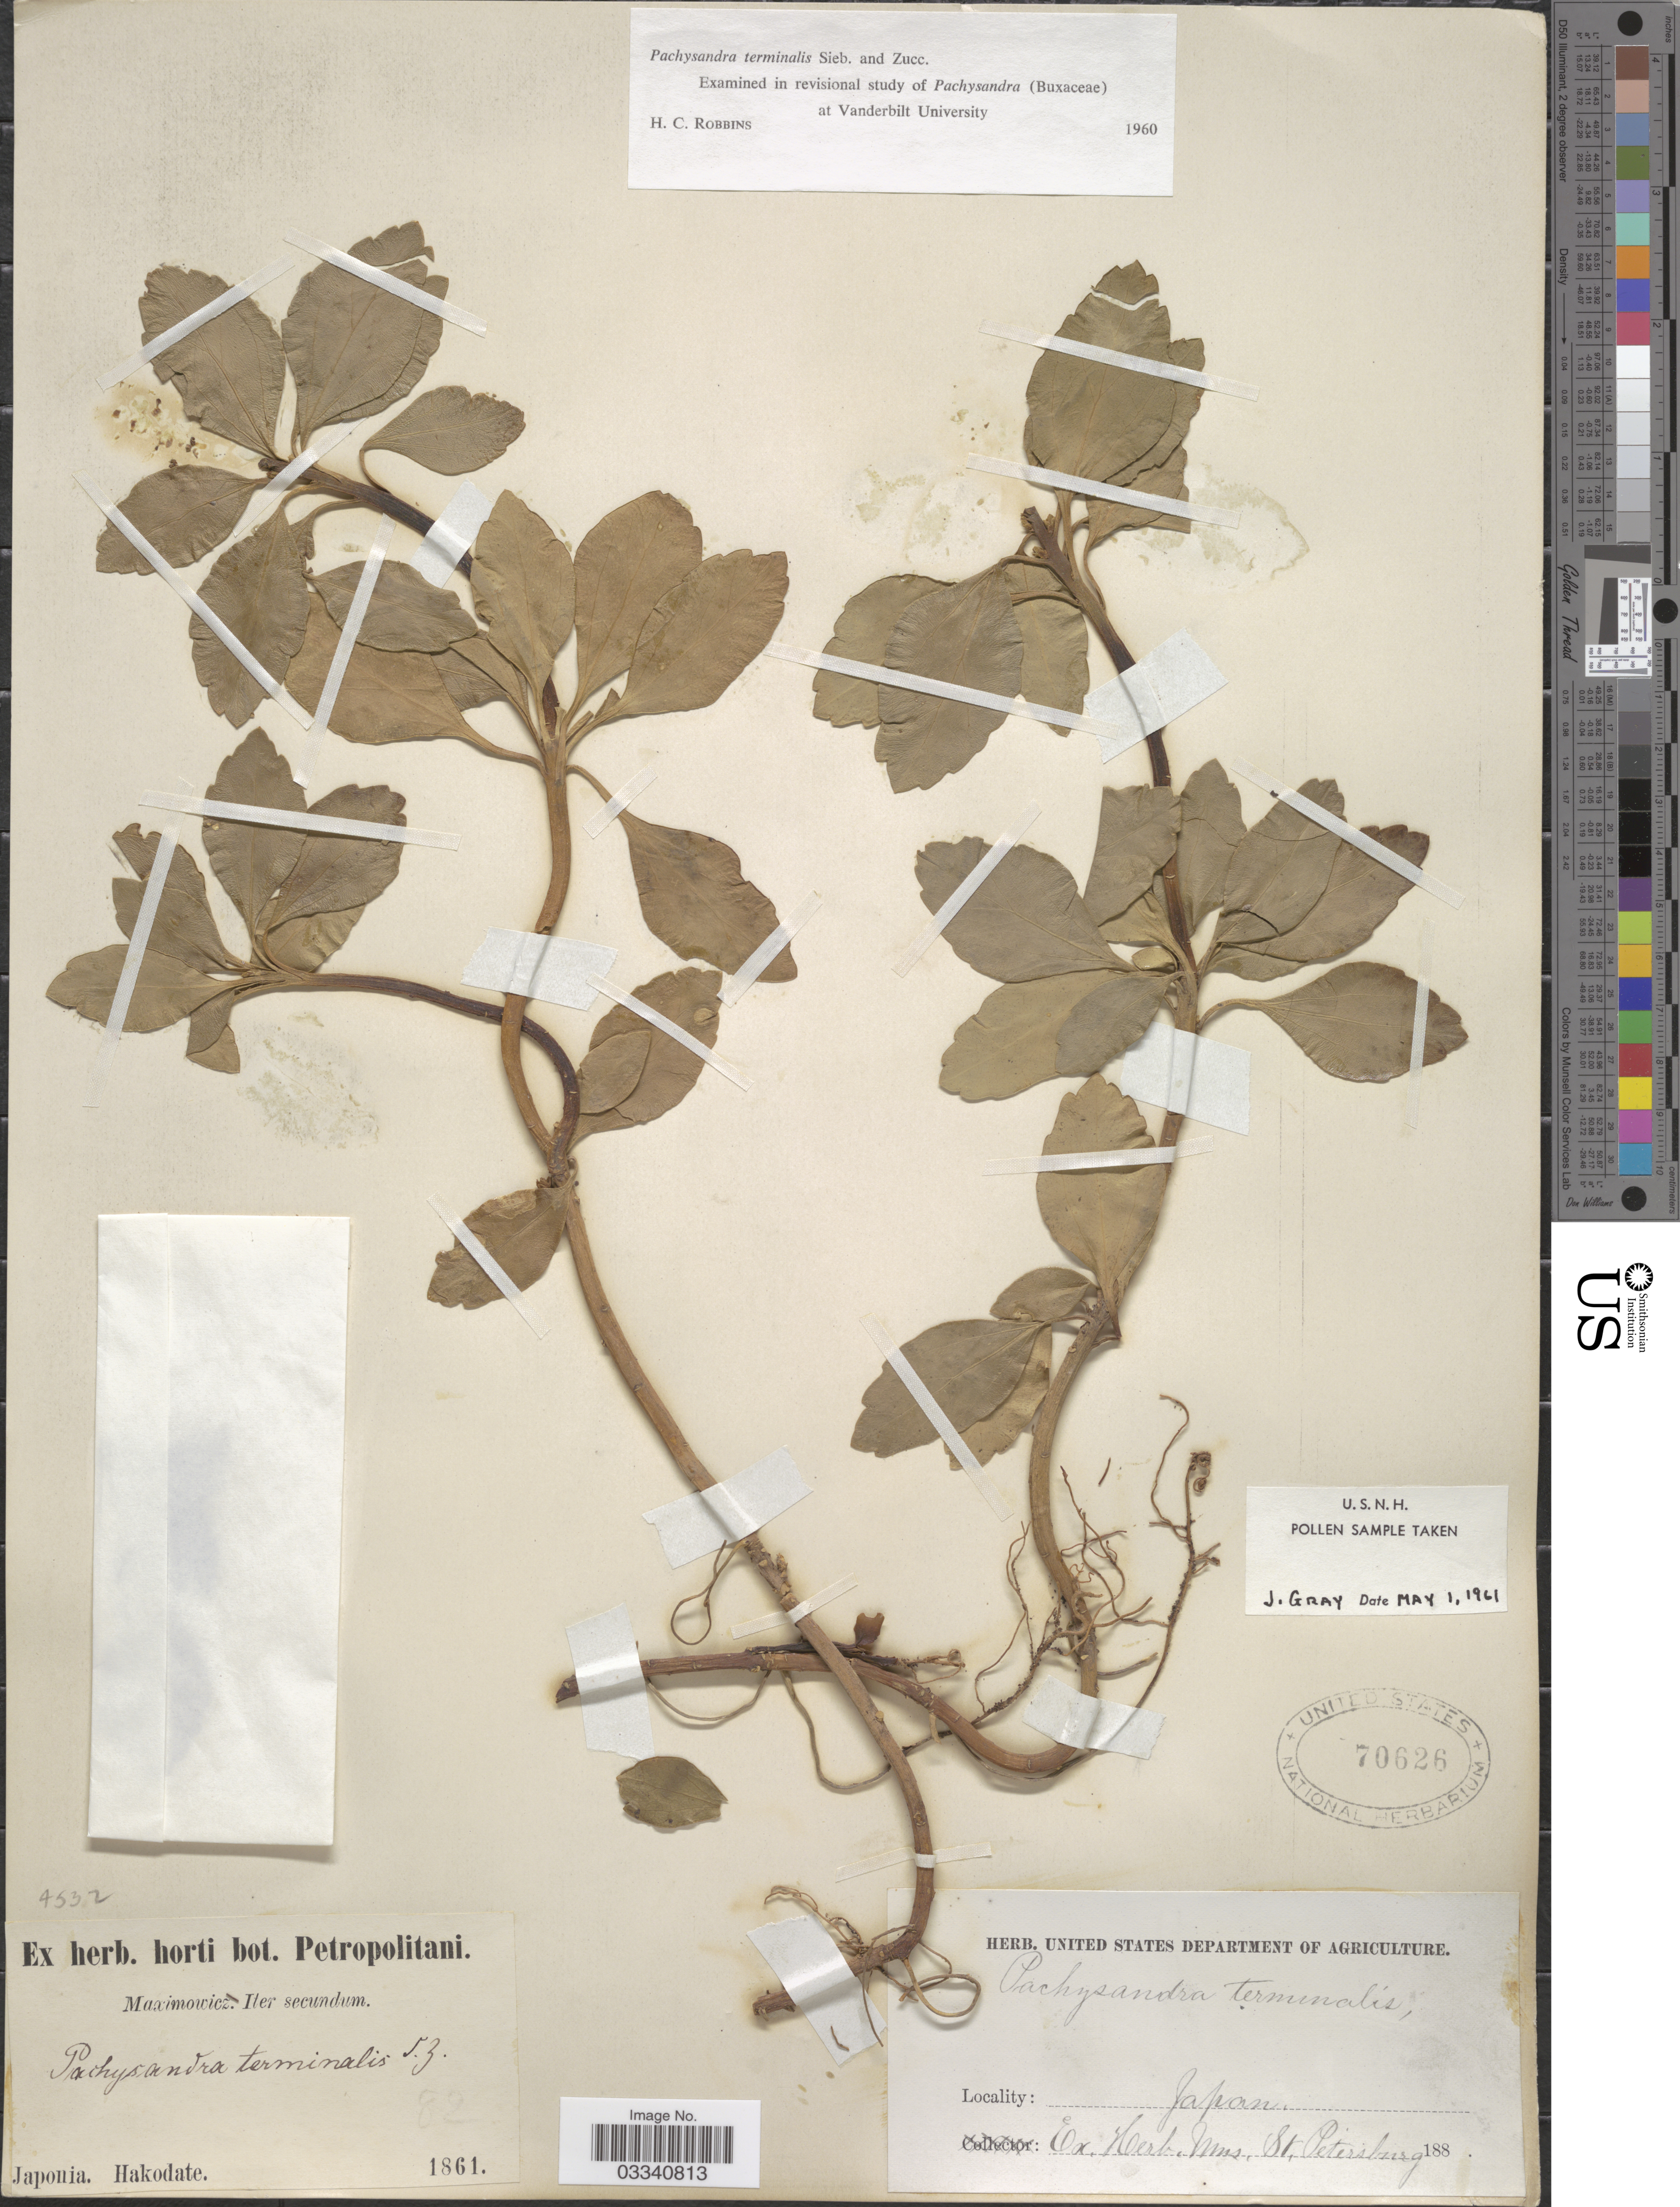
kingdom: Plantae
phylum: Tracheophyta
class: Magnoliopsida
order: Buxales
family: Buxaceae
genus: Pachysandra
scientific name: Pachysandra terminalis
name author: Siebert & Zucc.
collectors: -. Maximowicz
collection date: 1861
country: Japan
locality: Hakodate.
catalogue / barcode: US 70626